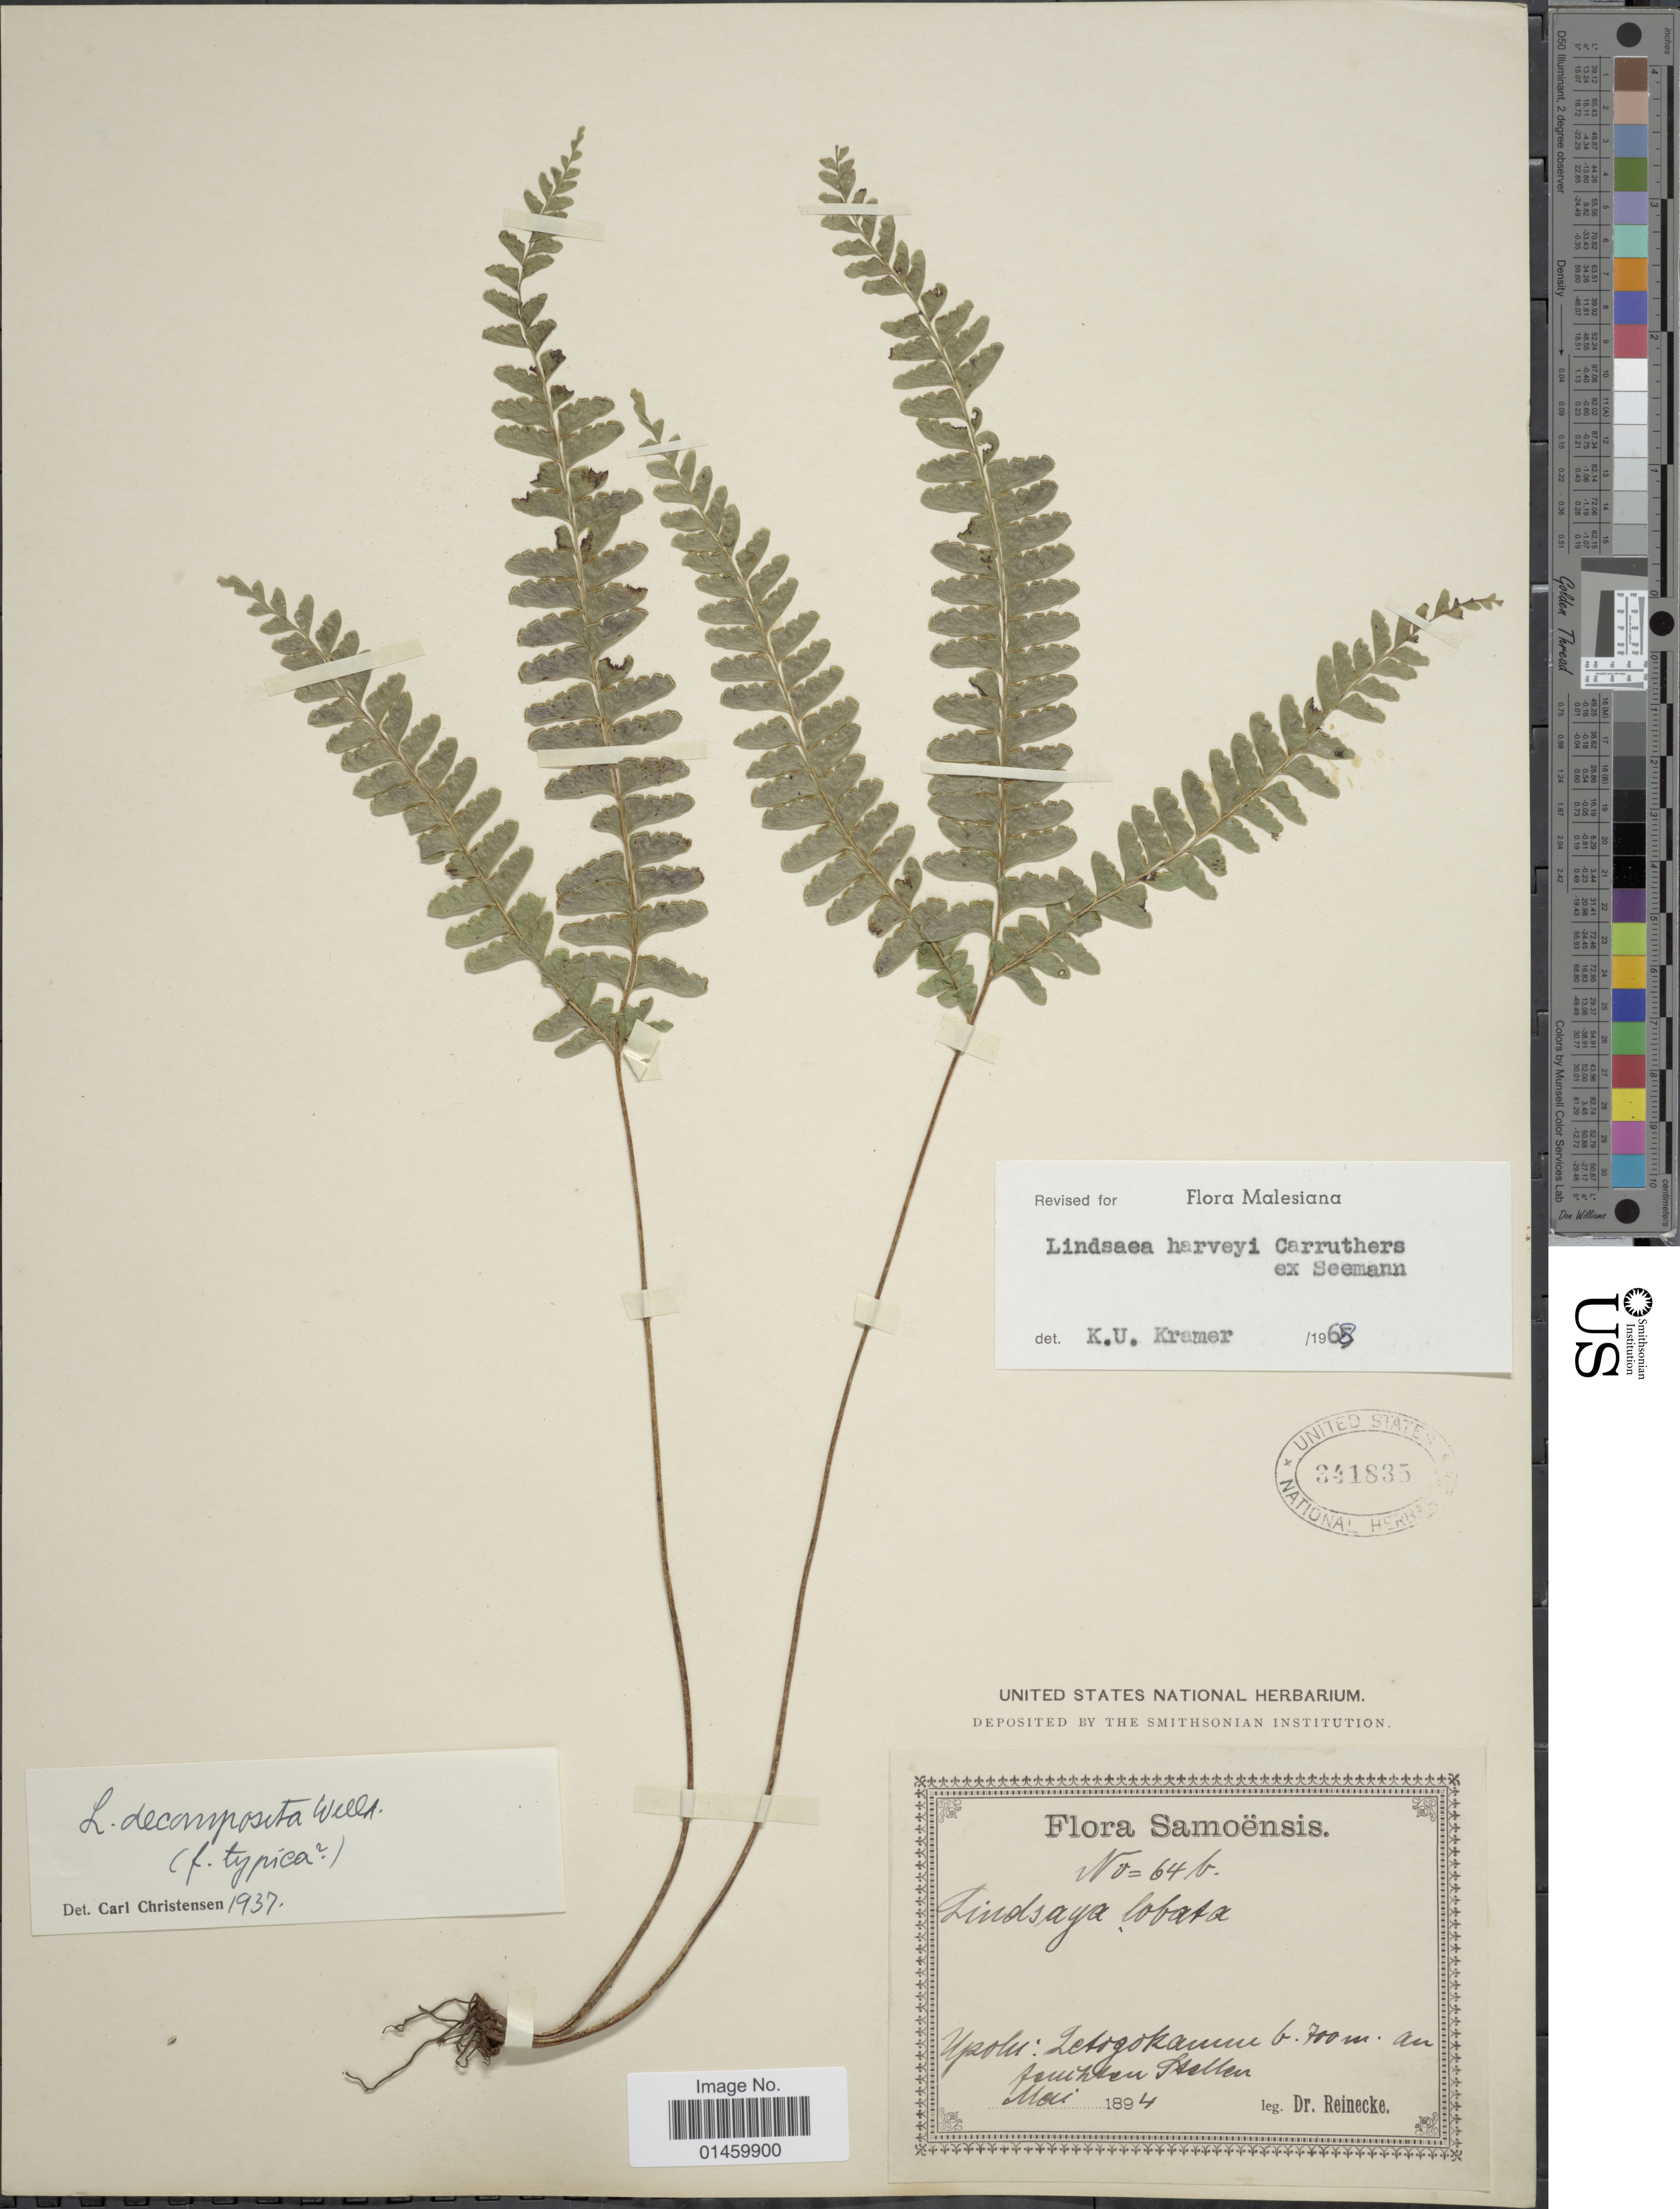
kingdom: Plantae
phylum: Tracheophyta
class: Polypodiopsida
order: Polypodiales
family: Lindsaeaceae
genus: Lindsaea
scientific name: Lindsaea harveyi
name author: Carruth. ex Seem.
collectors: -- Reinecke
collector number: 64b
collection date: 1894-05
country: Samoa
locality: Upolu: Letogokaum. Au Southern Statten. Flora Samoensis. [interpreted]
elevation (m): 700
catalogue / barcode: US 341835